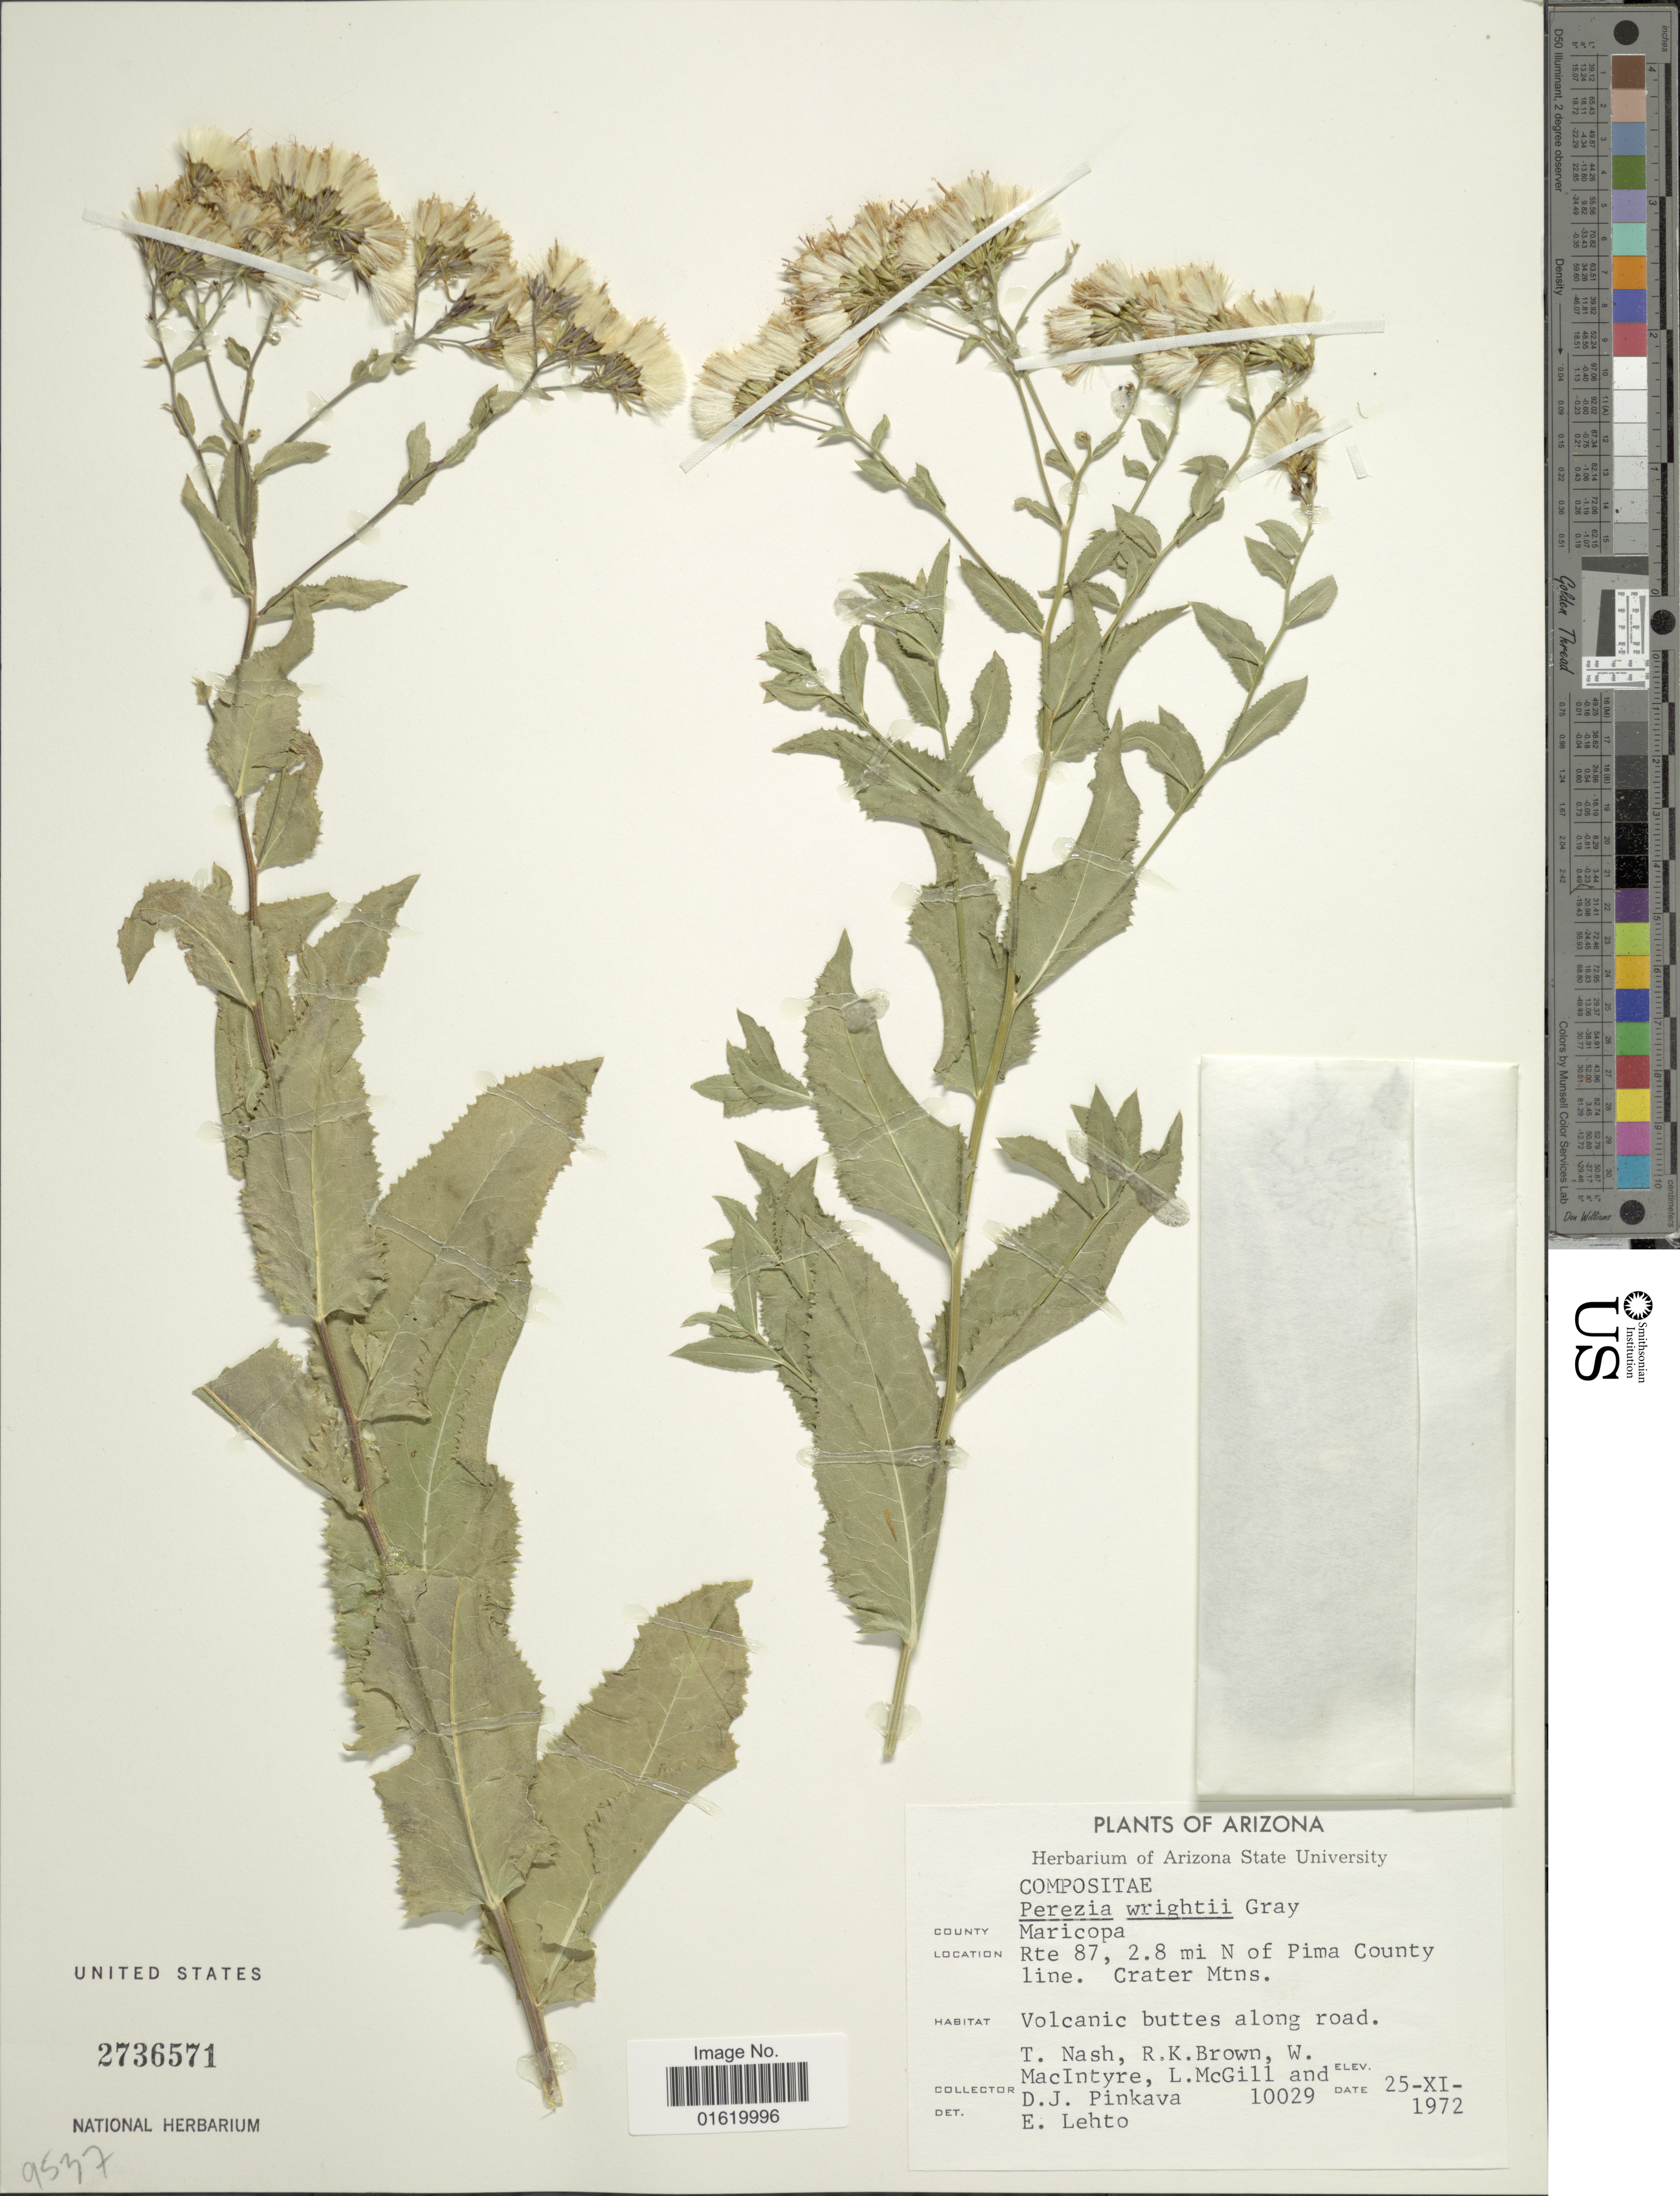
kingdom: Plantae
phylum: Tracheophyta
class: Magnoliopsida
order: Asterales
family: Asteraceae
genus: Acourtia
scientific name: Acourtia wrightii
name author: (A. Gray) Reveal & R.M. King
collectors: T. Nash, R. K. Brown, W. Macintyre, L. McGill & et al.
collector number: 10029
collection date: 1972-11-25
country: United States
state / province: Arizona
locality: County Maricopa, Rte 87, 2.8 mi N of Pima County line, Crater Mtns., volcanic buttes along road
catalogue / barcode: US 2736571